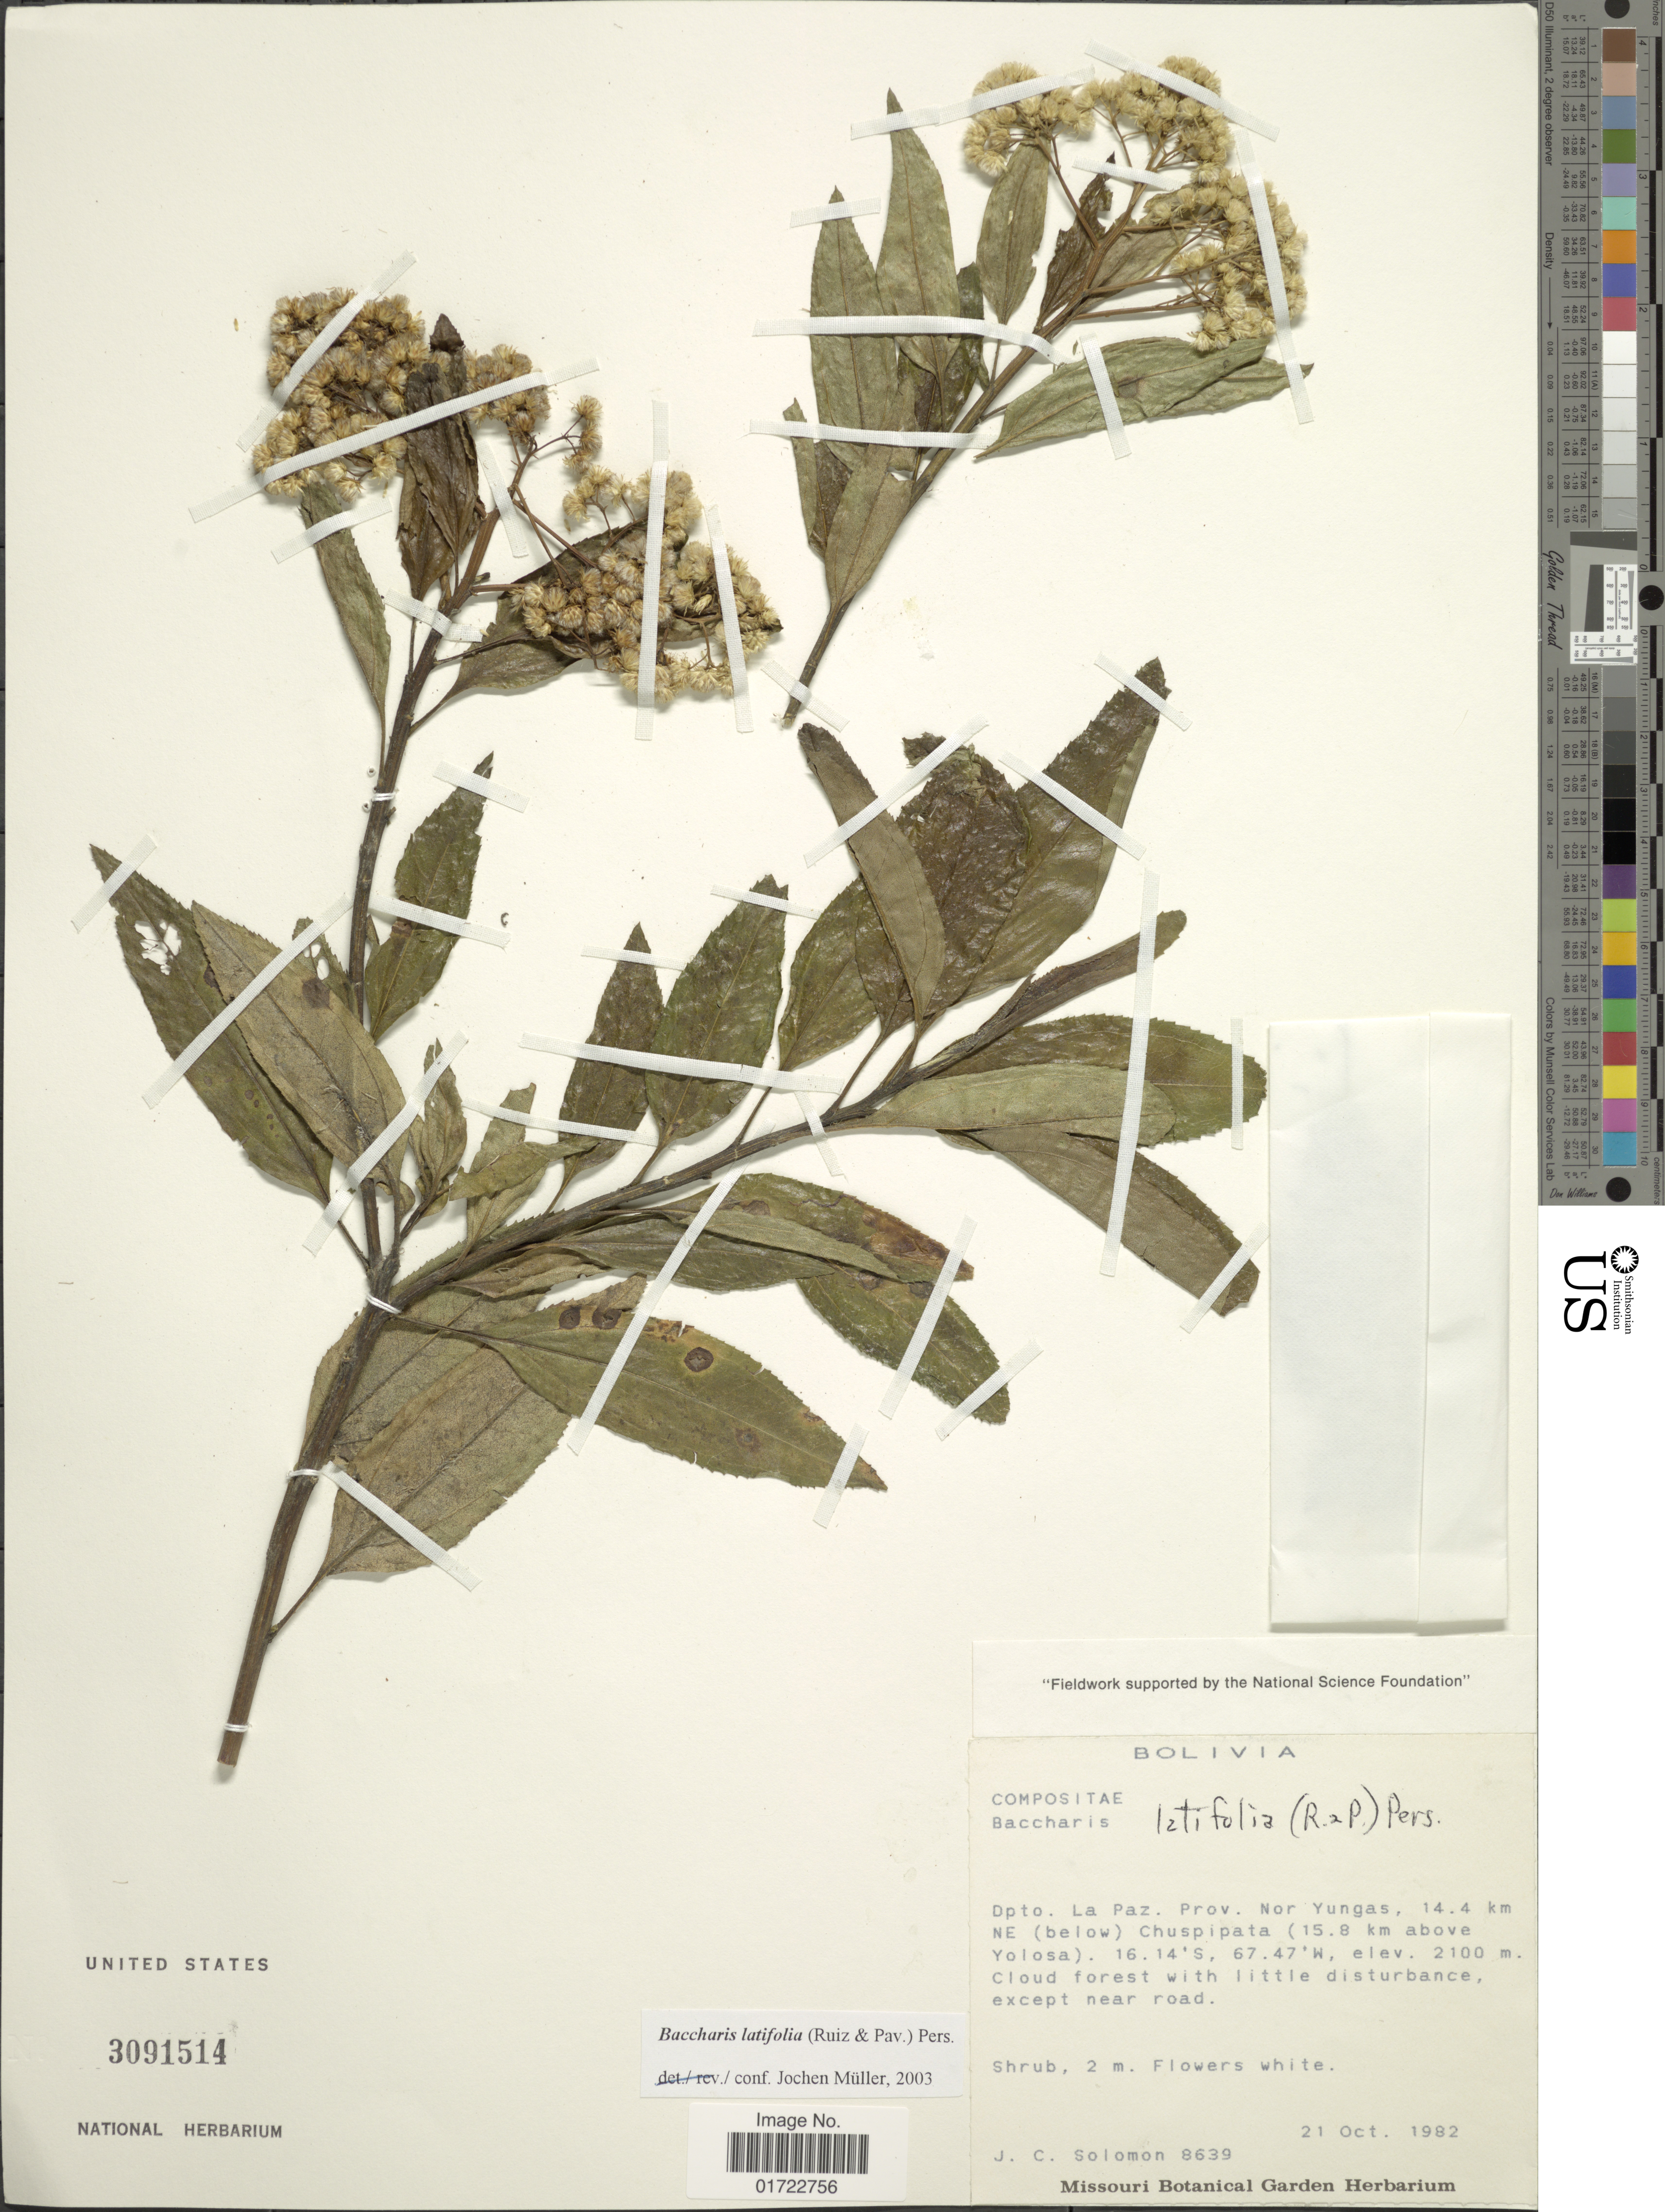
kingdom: Plantae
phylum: Tracheophyta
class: Magnoliopsida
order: Asterales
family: Asteraceae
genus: Baccharis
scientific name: Baccharis latifolia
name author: (Ruiz & Pav.) Pers.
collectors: J. C. Solomon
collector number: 8639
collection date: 1982-08-21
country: Bolivia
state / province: La Paz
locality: Dpto La Paz, Nor Yungas, 14.4 km NE (below) Chuspipata (15.8 km above Yolosa).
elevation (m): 2100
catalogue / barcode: US 3091514